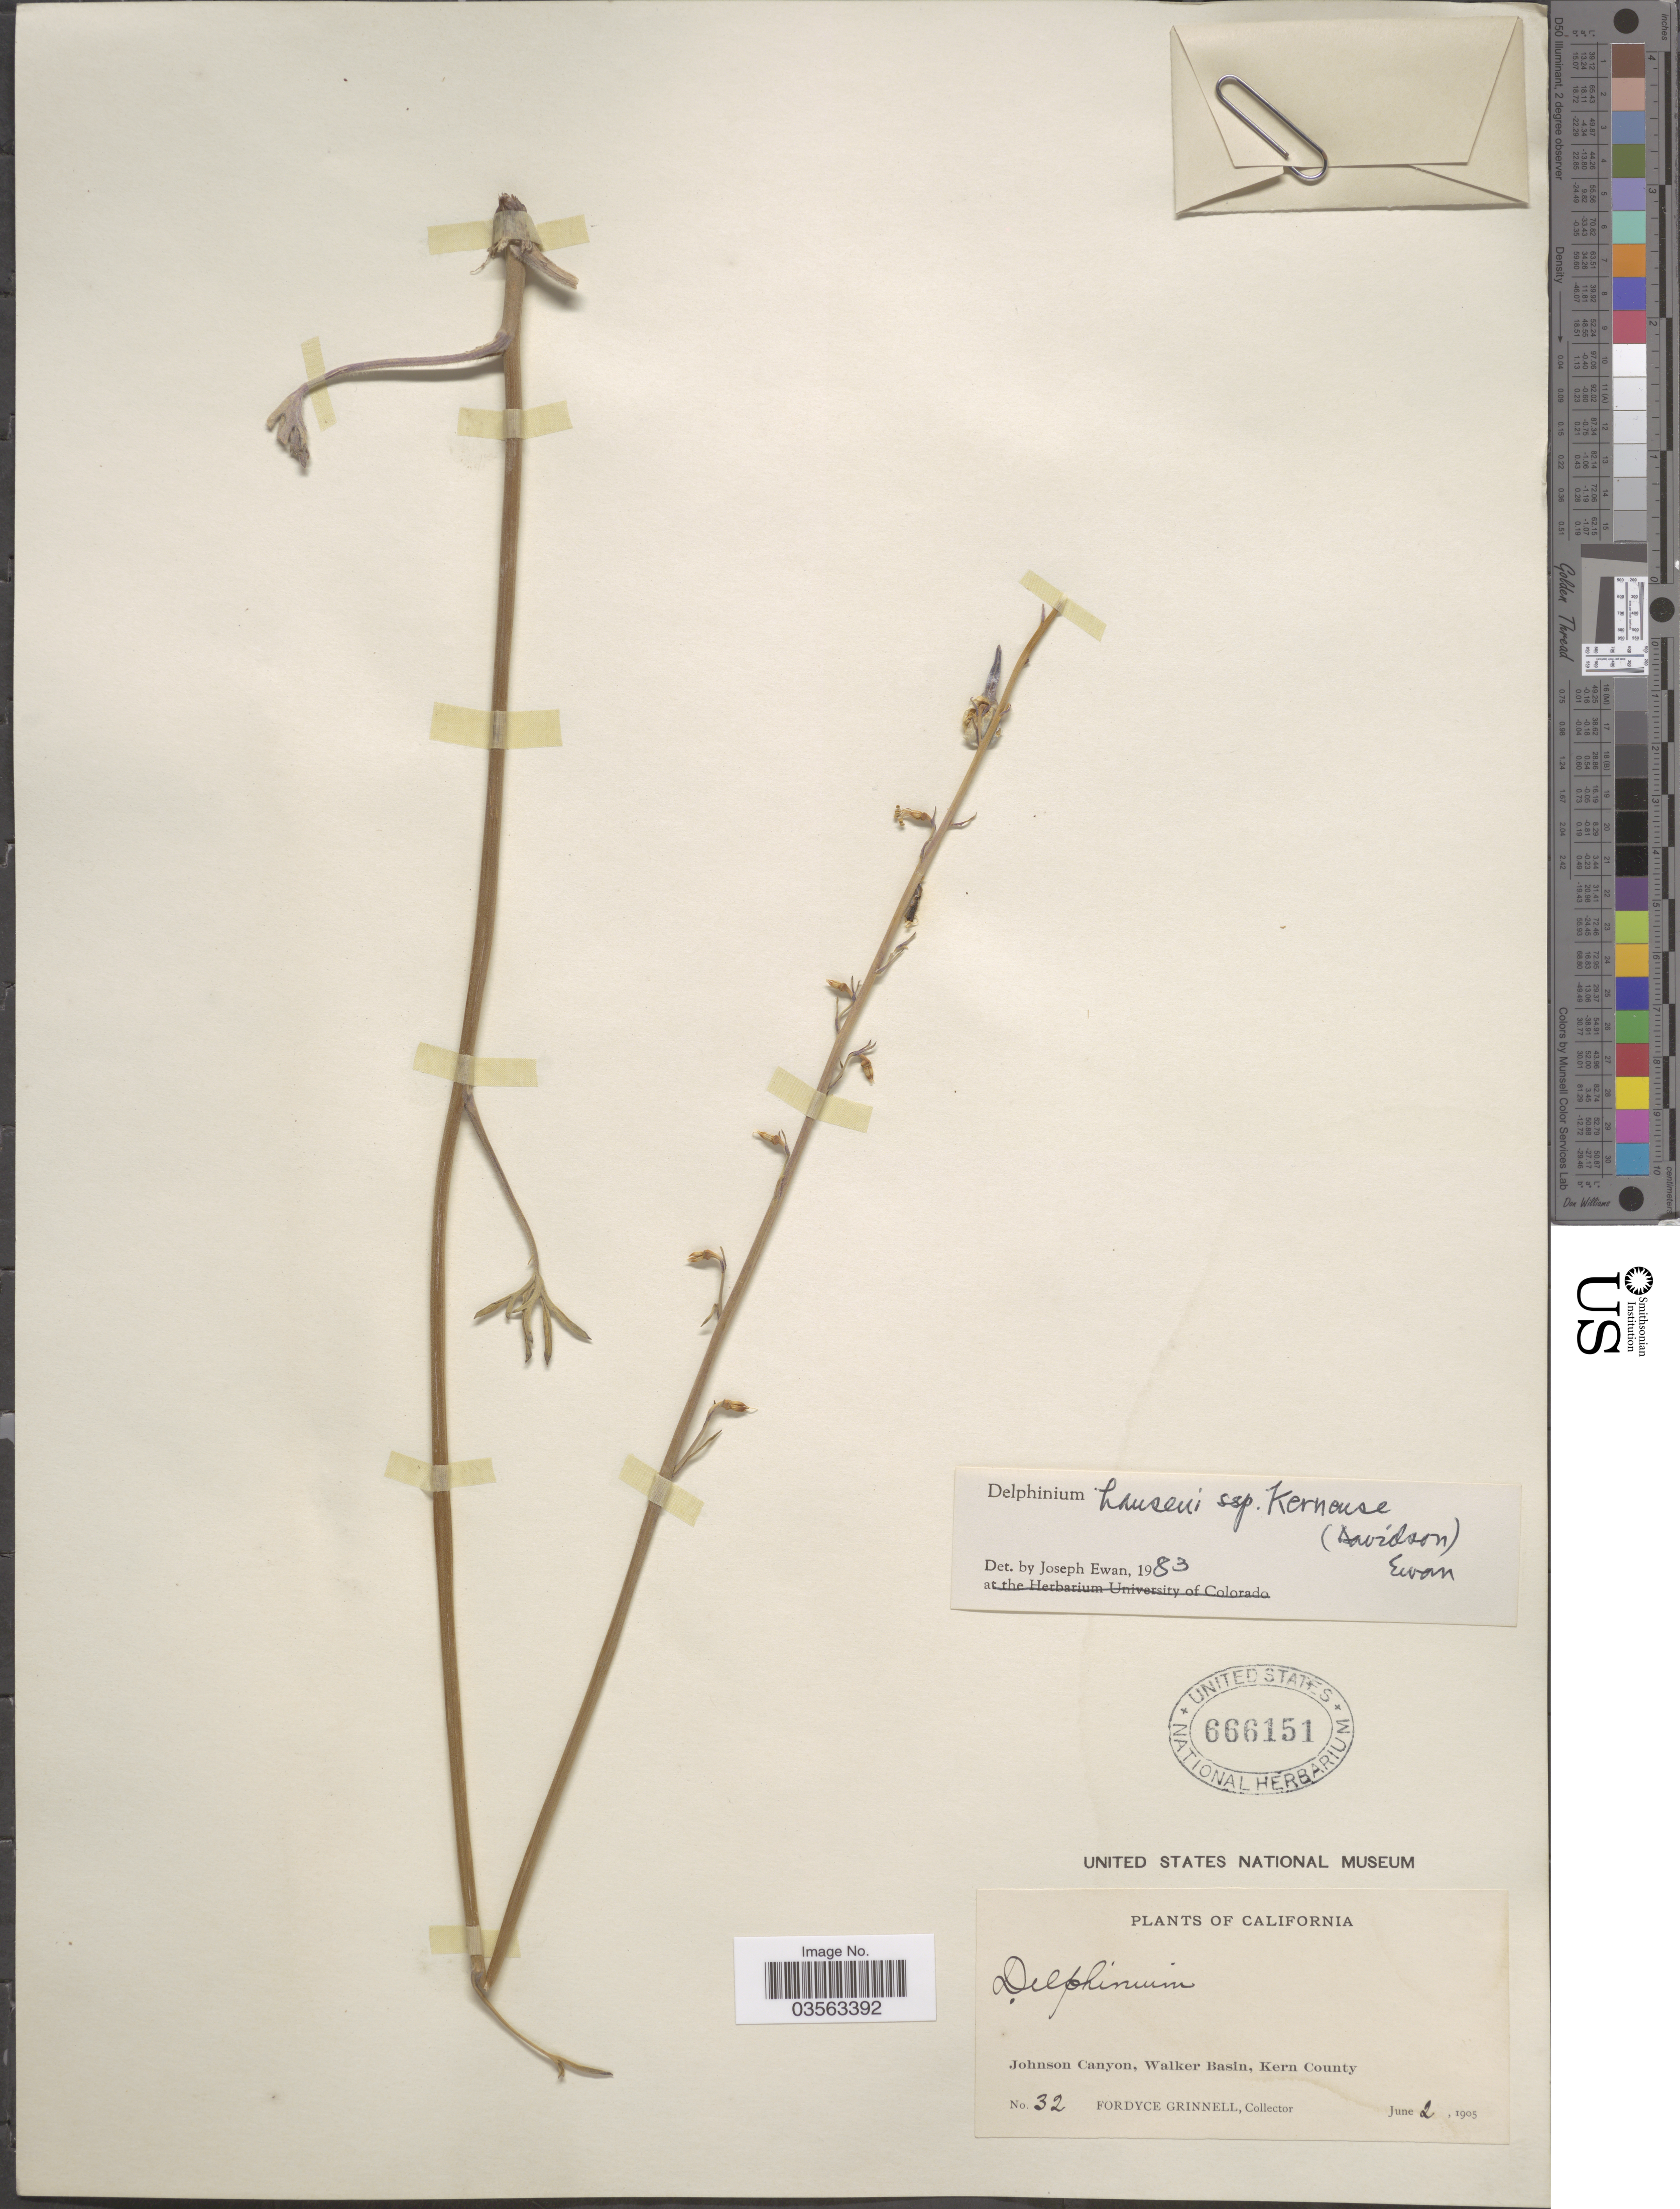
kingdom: Plantae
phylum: Tracheophyta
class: Magnoliopsida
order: Ranunculales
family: Ranunculaceae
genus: Delphinium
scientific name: Delphinium hansenii subsp. kernense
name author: (Davidson) Ewan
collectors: F. Grinnell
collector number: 32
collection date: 1905-06-02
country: United States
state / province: California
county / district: Kern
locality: Johnson Canyon, Walker Basin, Kern County.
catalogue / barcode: US 666151